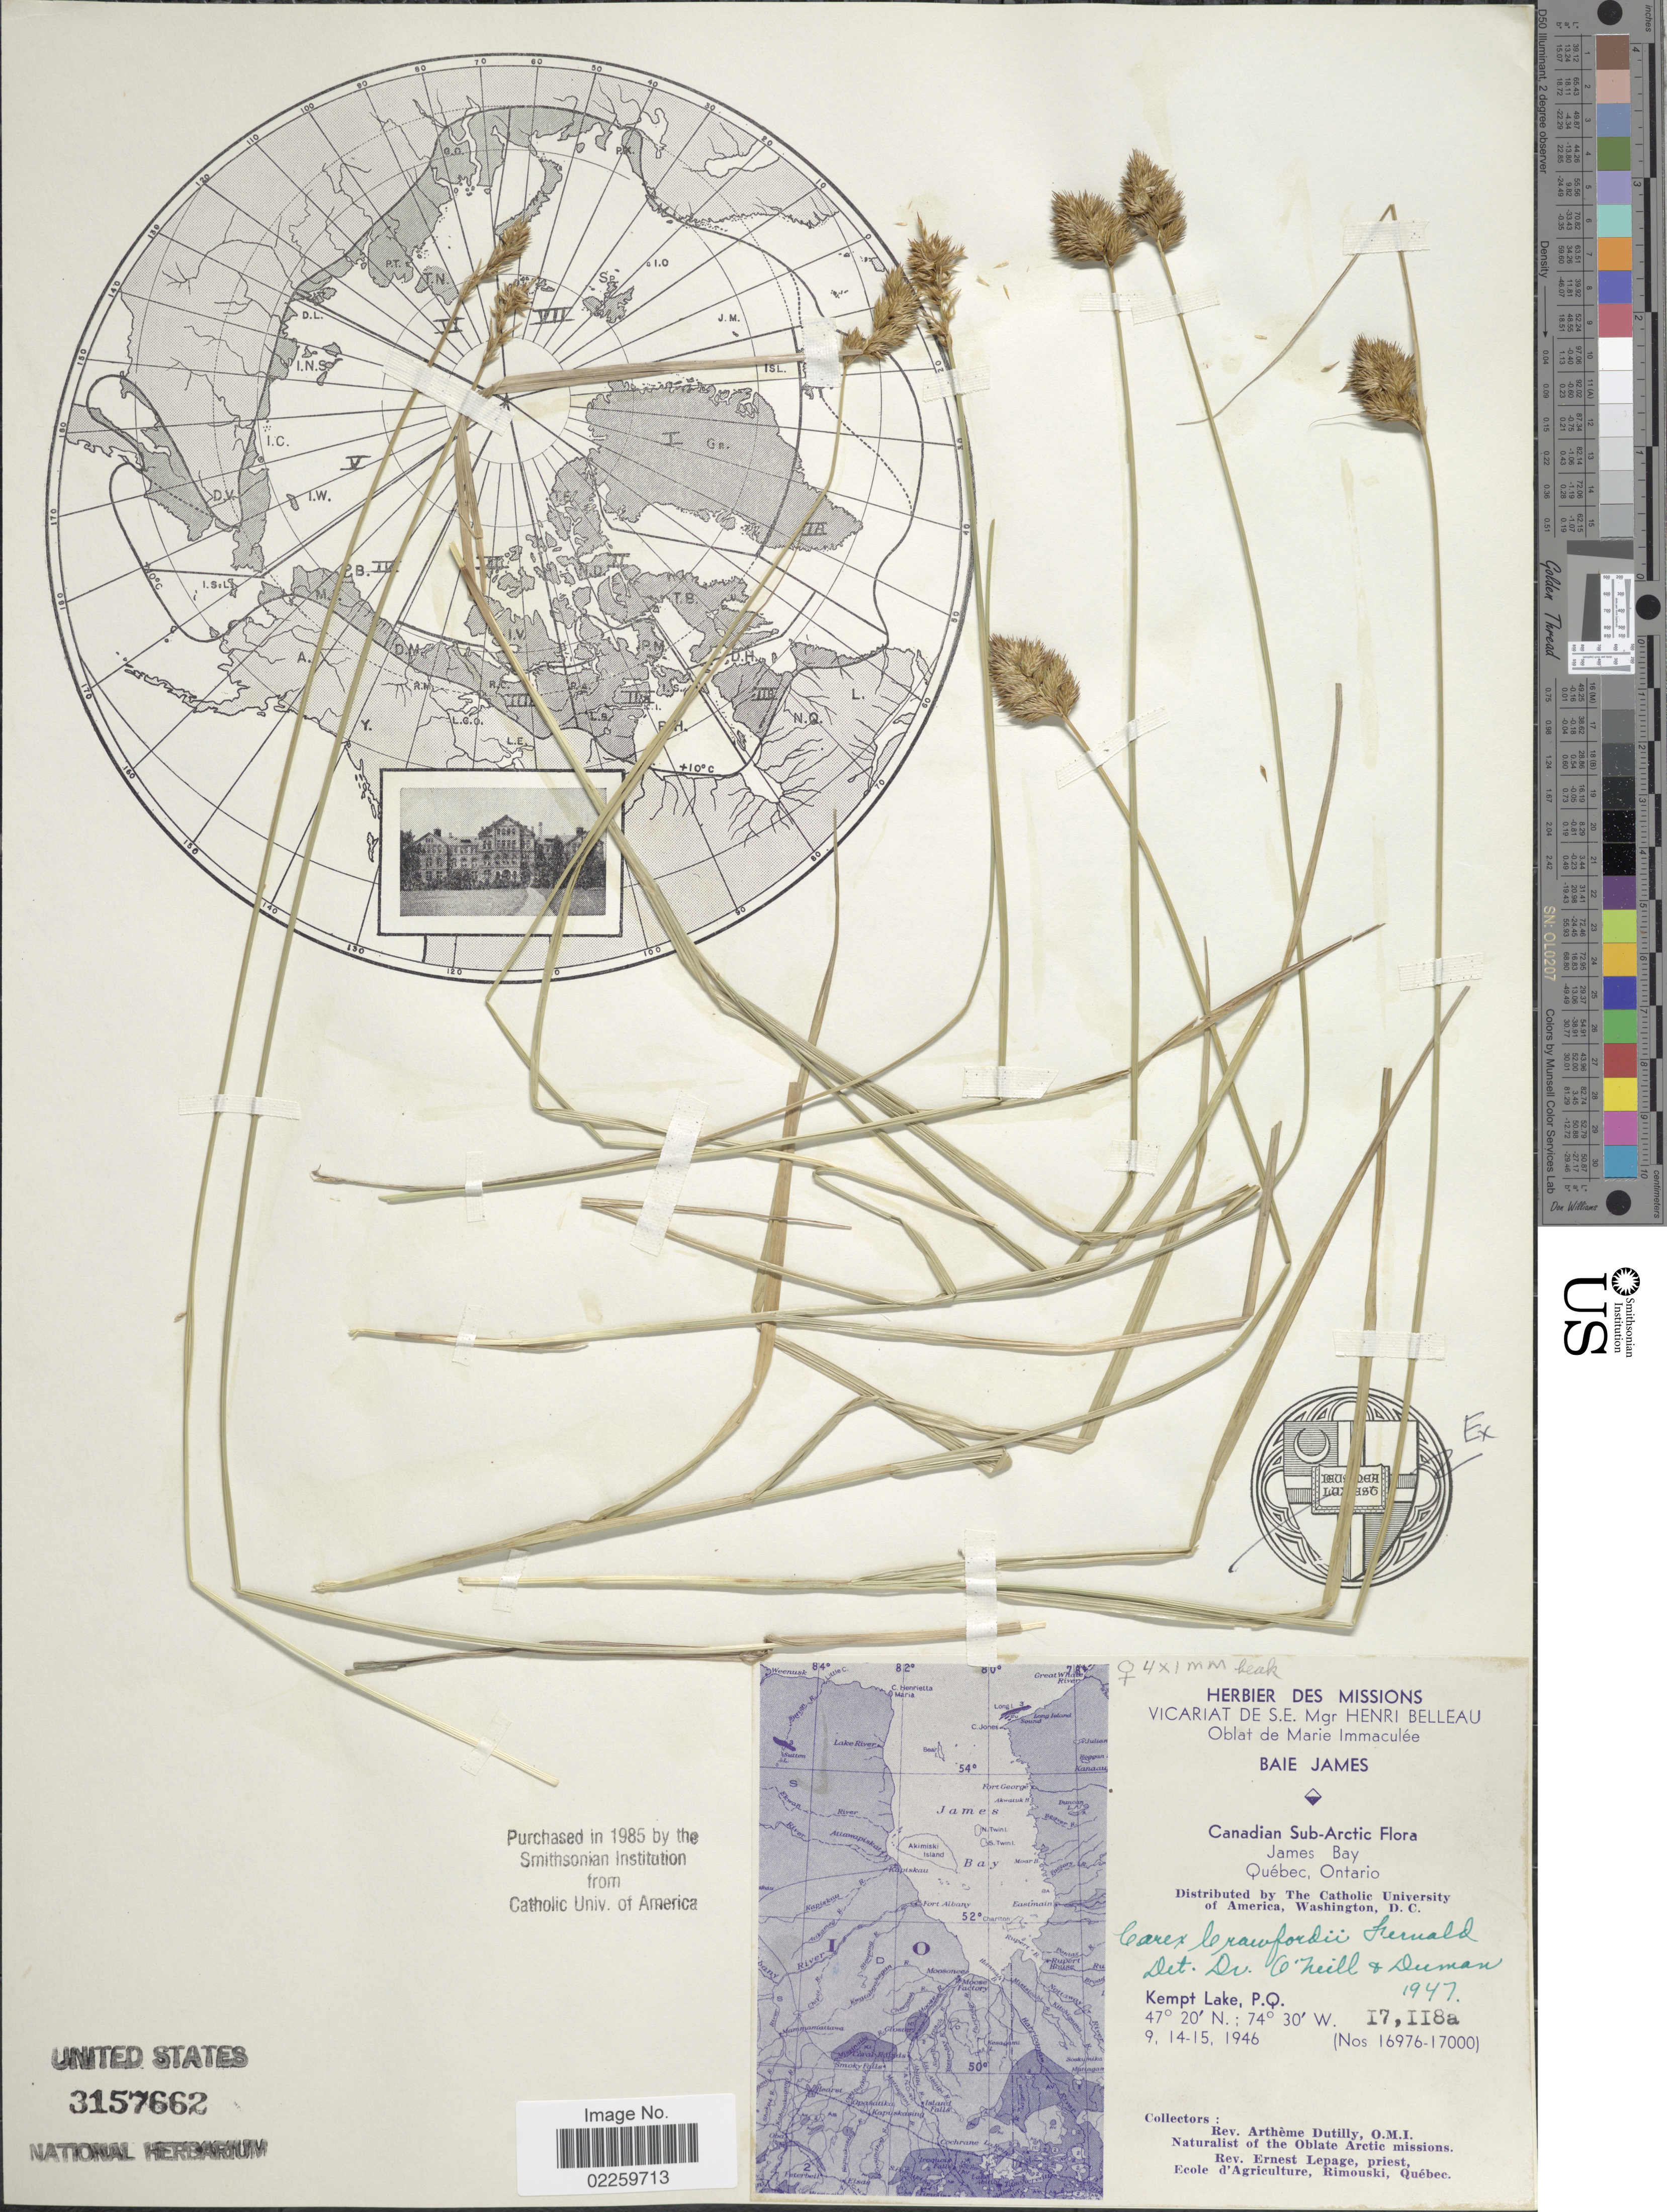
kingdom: Plantae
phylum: Tracheophyta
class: Liliopsida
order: Poales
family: Cyperaceae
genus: Carex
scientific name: Carex crawfordii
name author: Fernald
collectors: A. Dutilly & E. Lepage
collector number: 17118a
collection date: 1946-09-14/1946-09-15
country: Canada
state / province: Quebec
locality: Canadian Sub-Arctic, James Bay, Quebec, Ontario, Kempt Lake, P.Q.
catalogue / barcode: US 3157662